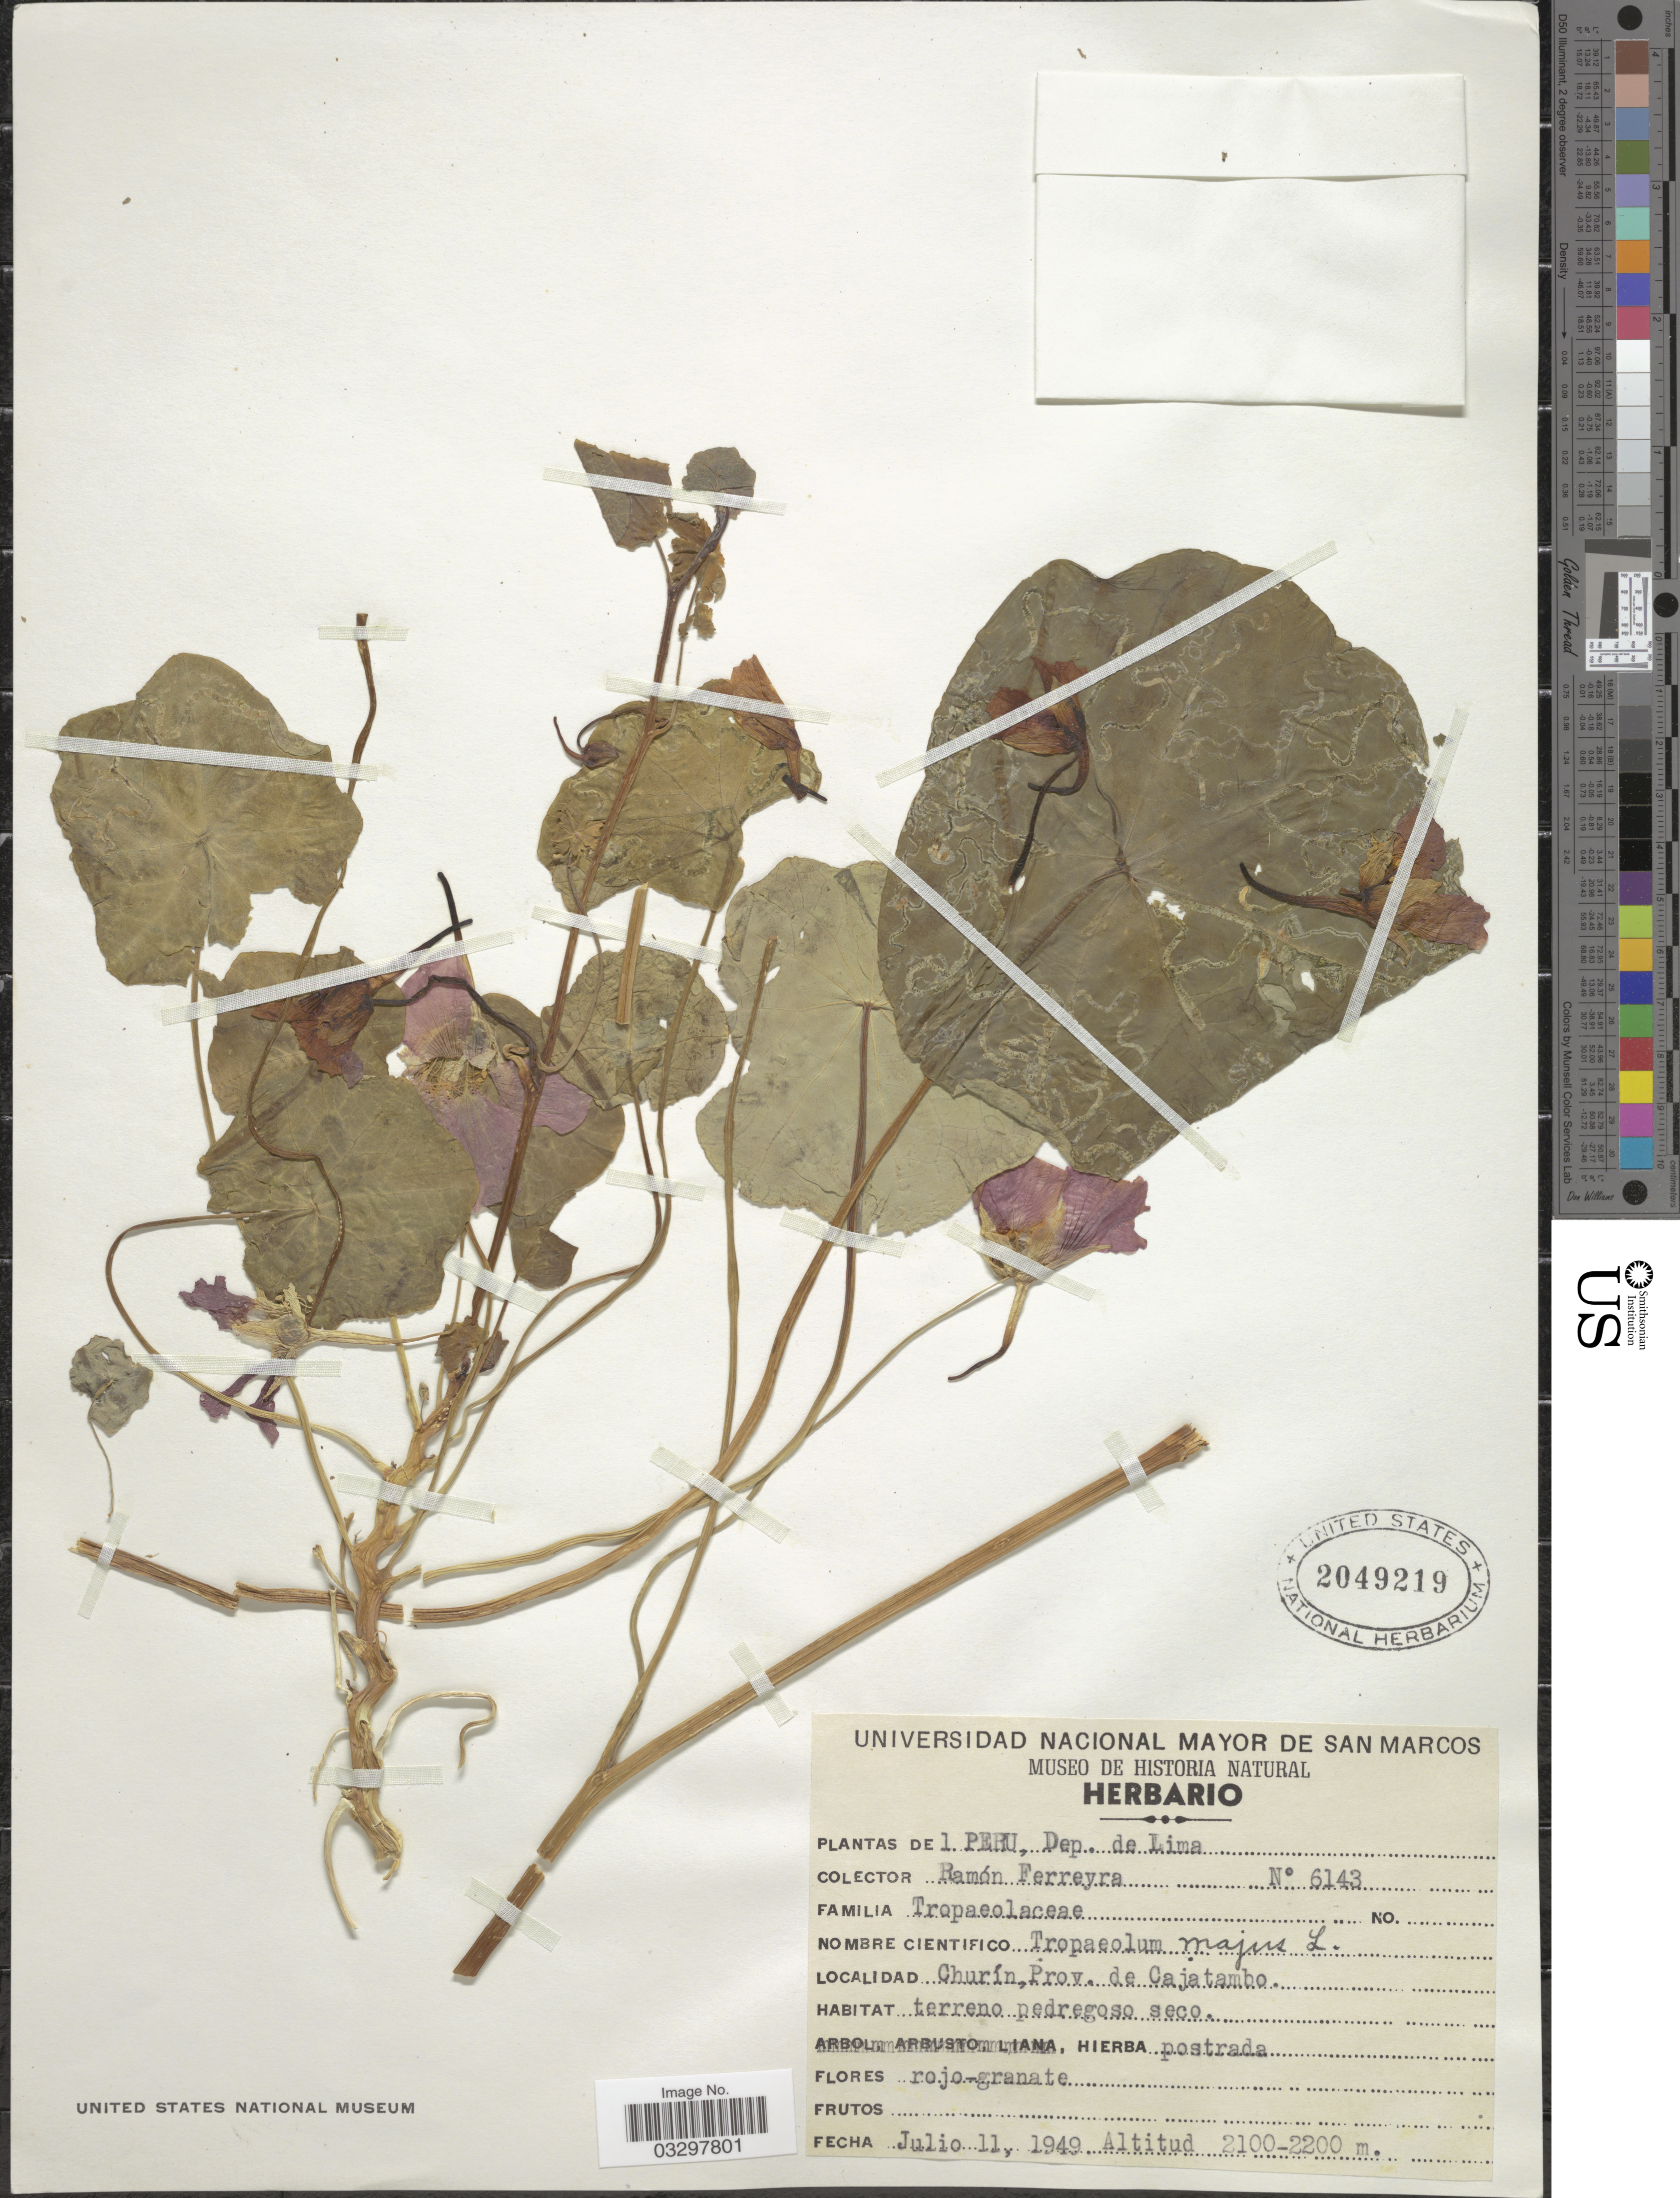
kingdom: Plantae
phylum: Tracheophyta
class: Magnoliopsida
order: Brassicales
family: Tropaeolaceae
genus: Tropaeolum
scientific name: Tropaeolum majus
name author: L.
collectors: R. A. Ferreyra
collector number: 6143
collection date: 1949-07-11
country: Peru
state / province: Lima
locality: Dep. de Lima, Churín, Prov. de Cajatambo.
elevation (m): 2100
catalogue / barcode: US 2049219